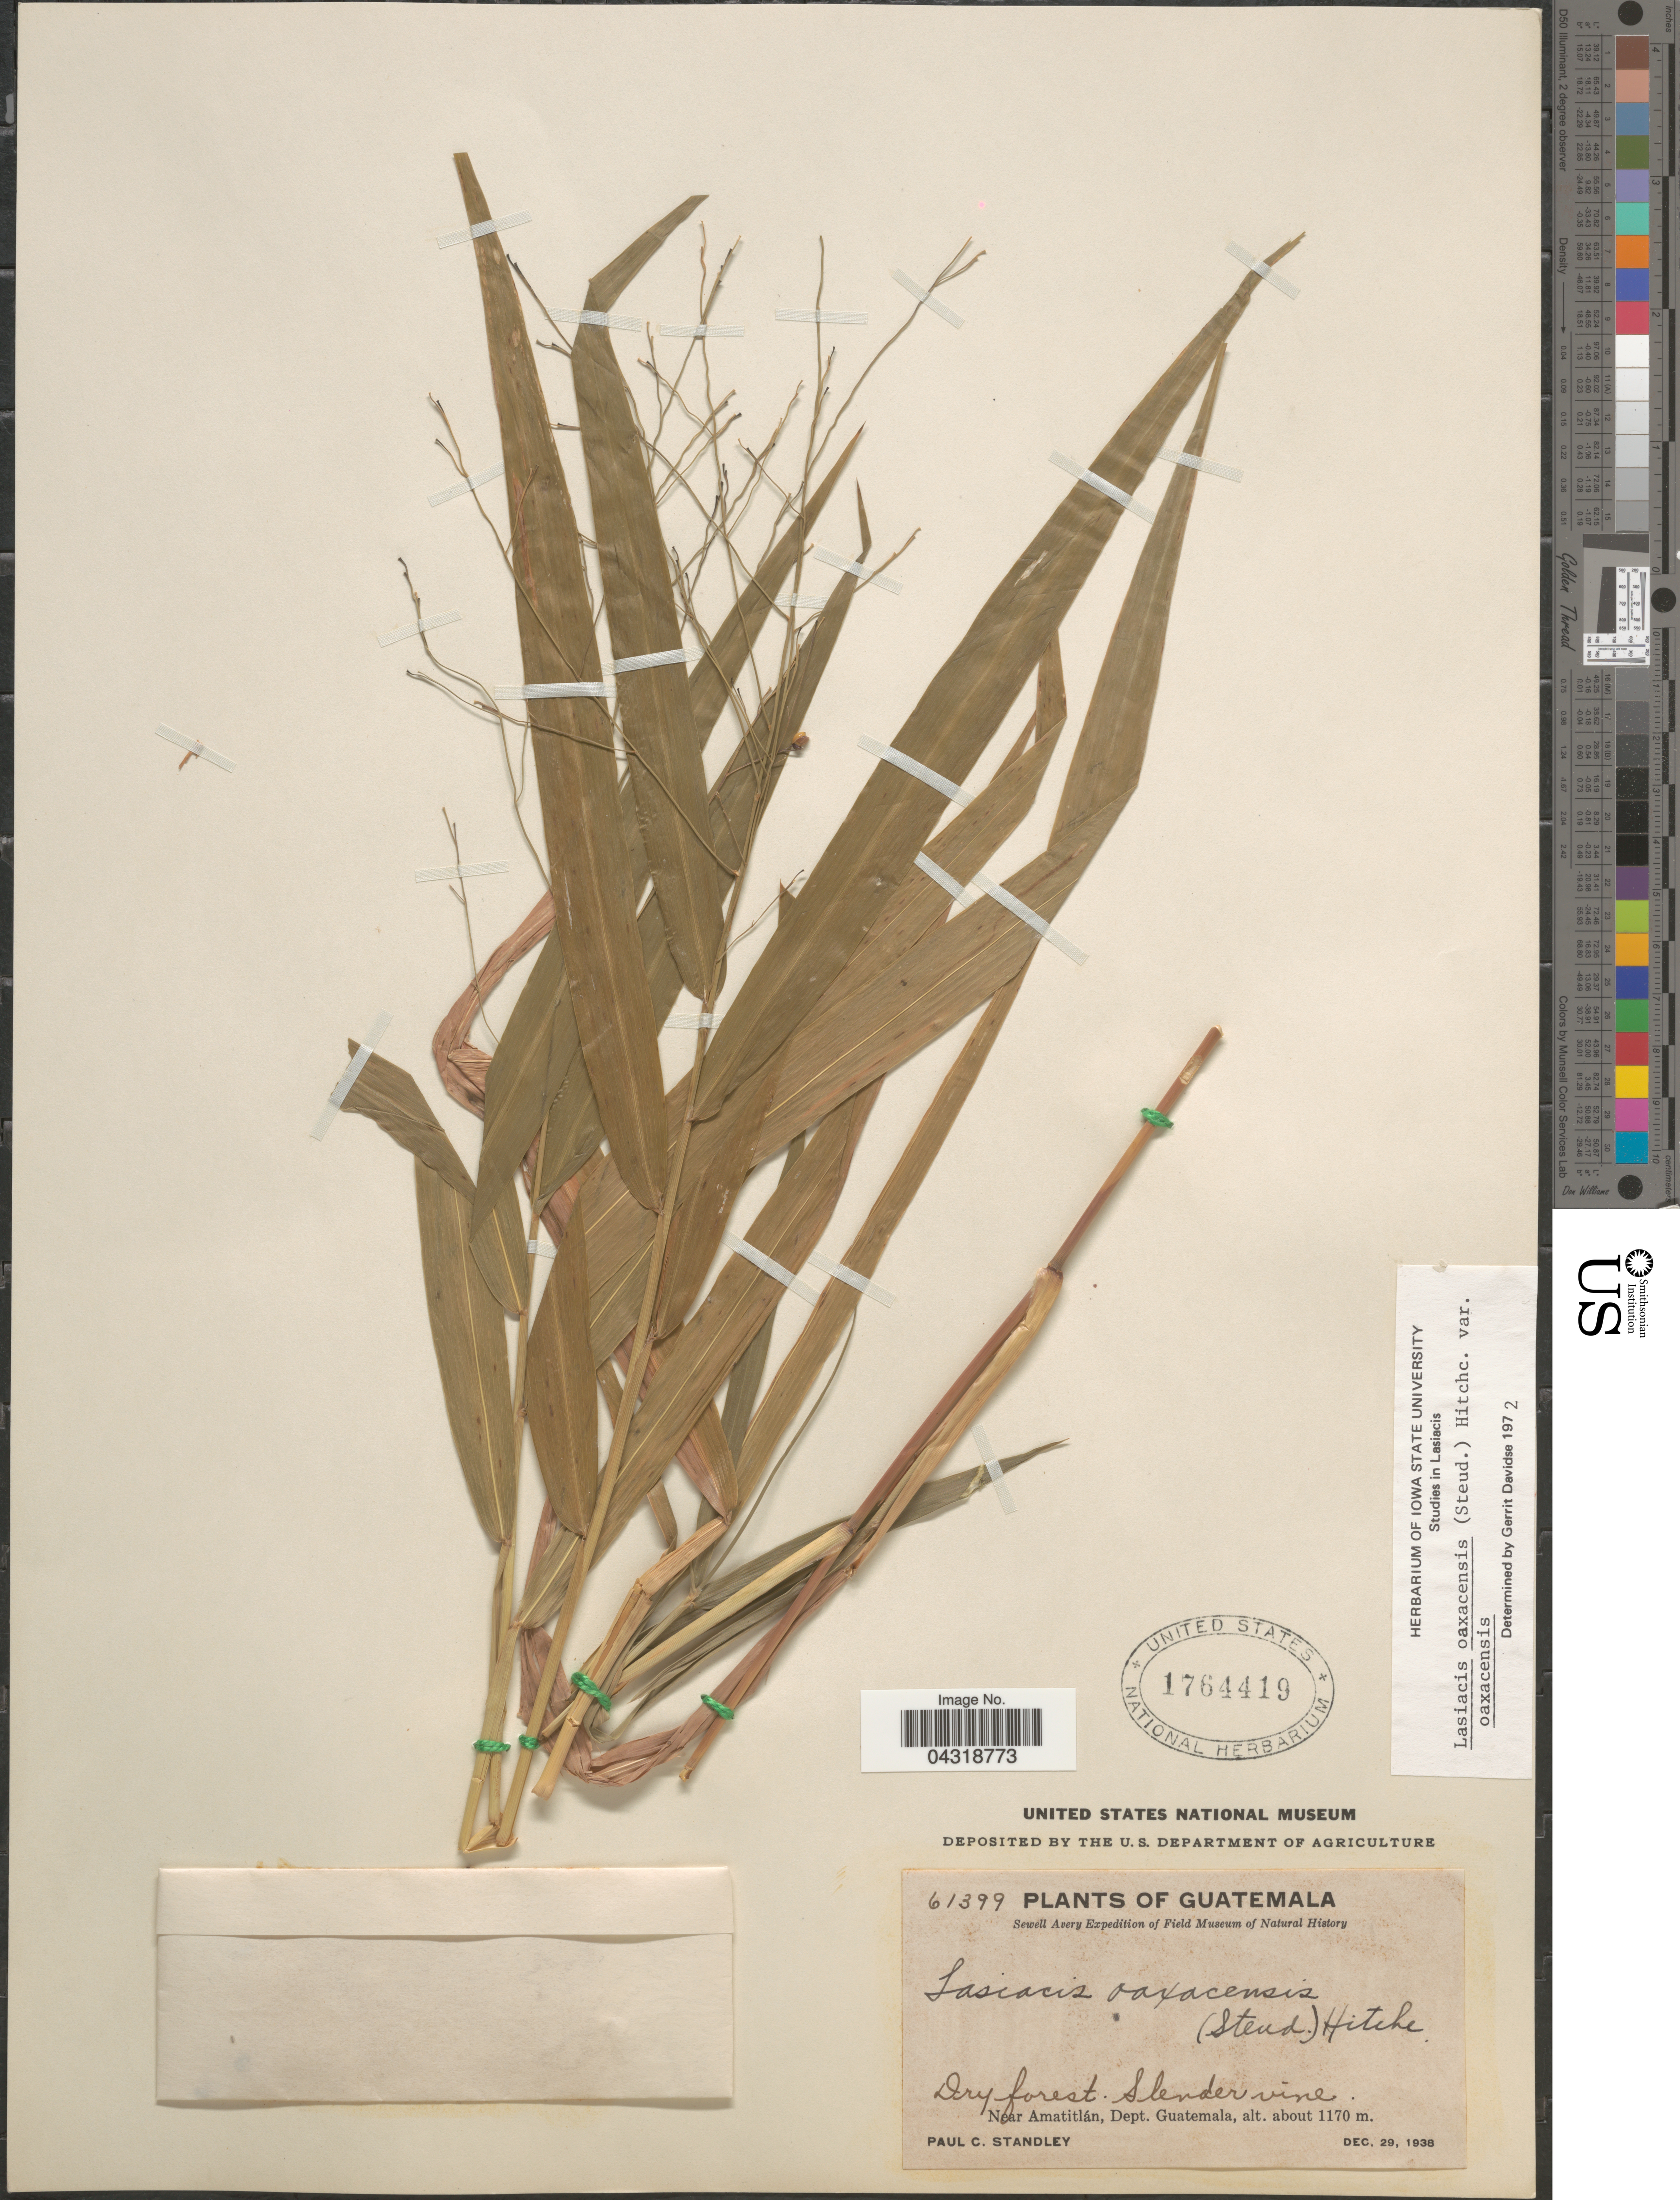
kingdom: Plantae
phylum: Tracheophyta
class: Liliopsida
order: Poales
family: Poaceae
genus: Lasiacis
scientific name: Lasiacis oaxacensis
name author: (Steud.) Hitchc.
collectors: P. C. Standley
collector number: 61399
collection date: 1938-12-29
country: Guatemala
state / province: Guatemala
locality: Sewell Avery Expedition. Near Amatitlán, Dept. Guatemala.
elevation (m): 1170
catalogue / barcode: US 1764419